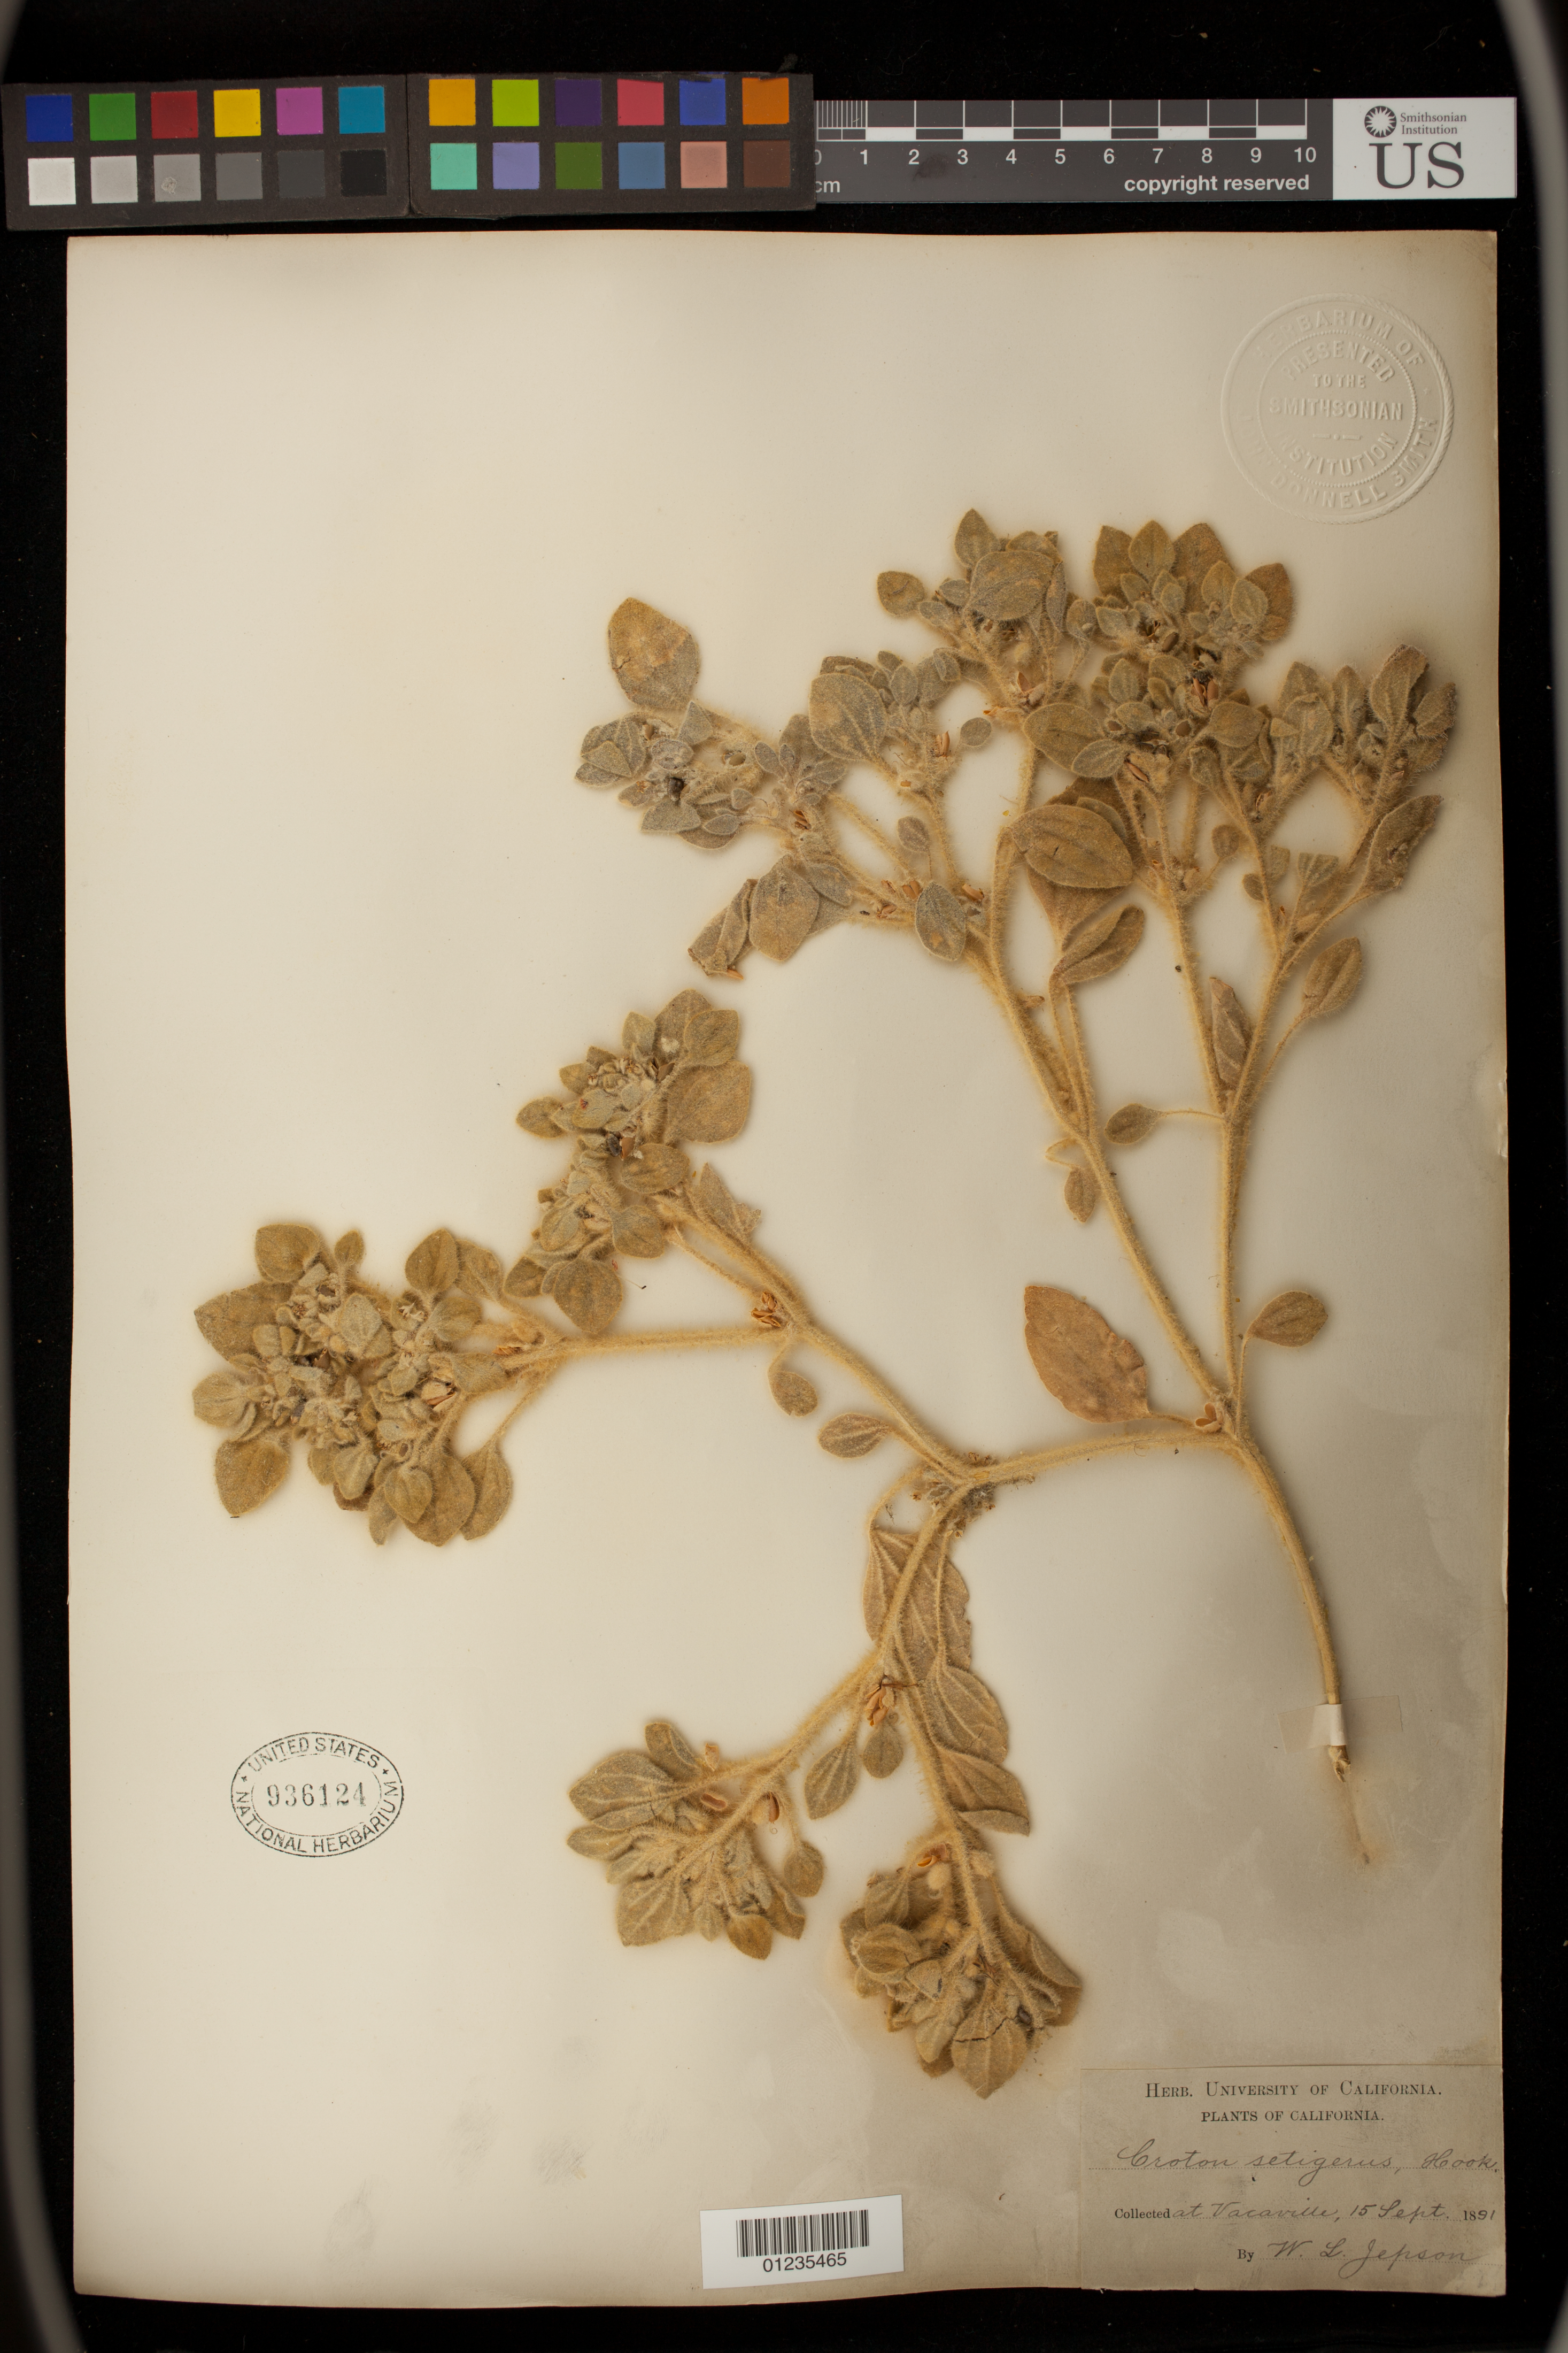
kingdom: Plantae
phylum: Tracheophyta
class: Magnoliopsida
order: Malpighiales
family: Euphorbiaceae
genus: Eremocarpus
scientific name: Eremocarpus setigerus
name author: (Hook.) Benth.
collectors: W. L. Jepson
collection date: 1891-09-15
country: United States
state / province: California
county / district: Solano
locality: Vacaville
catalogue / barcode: US 936124